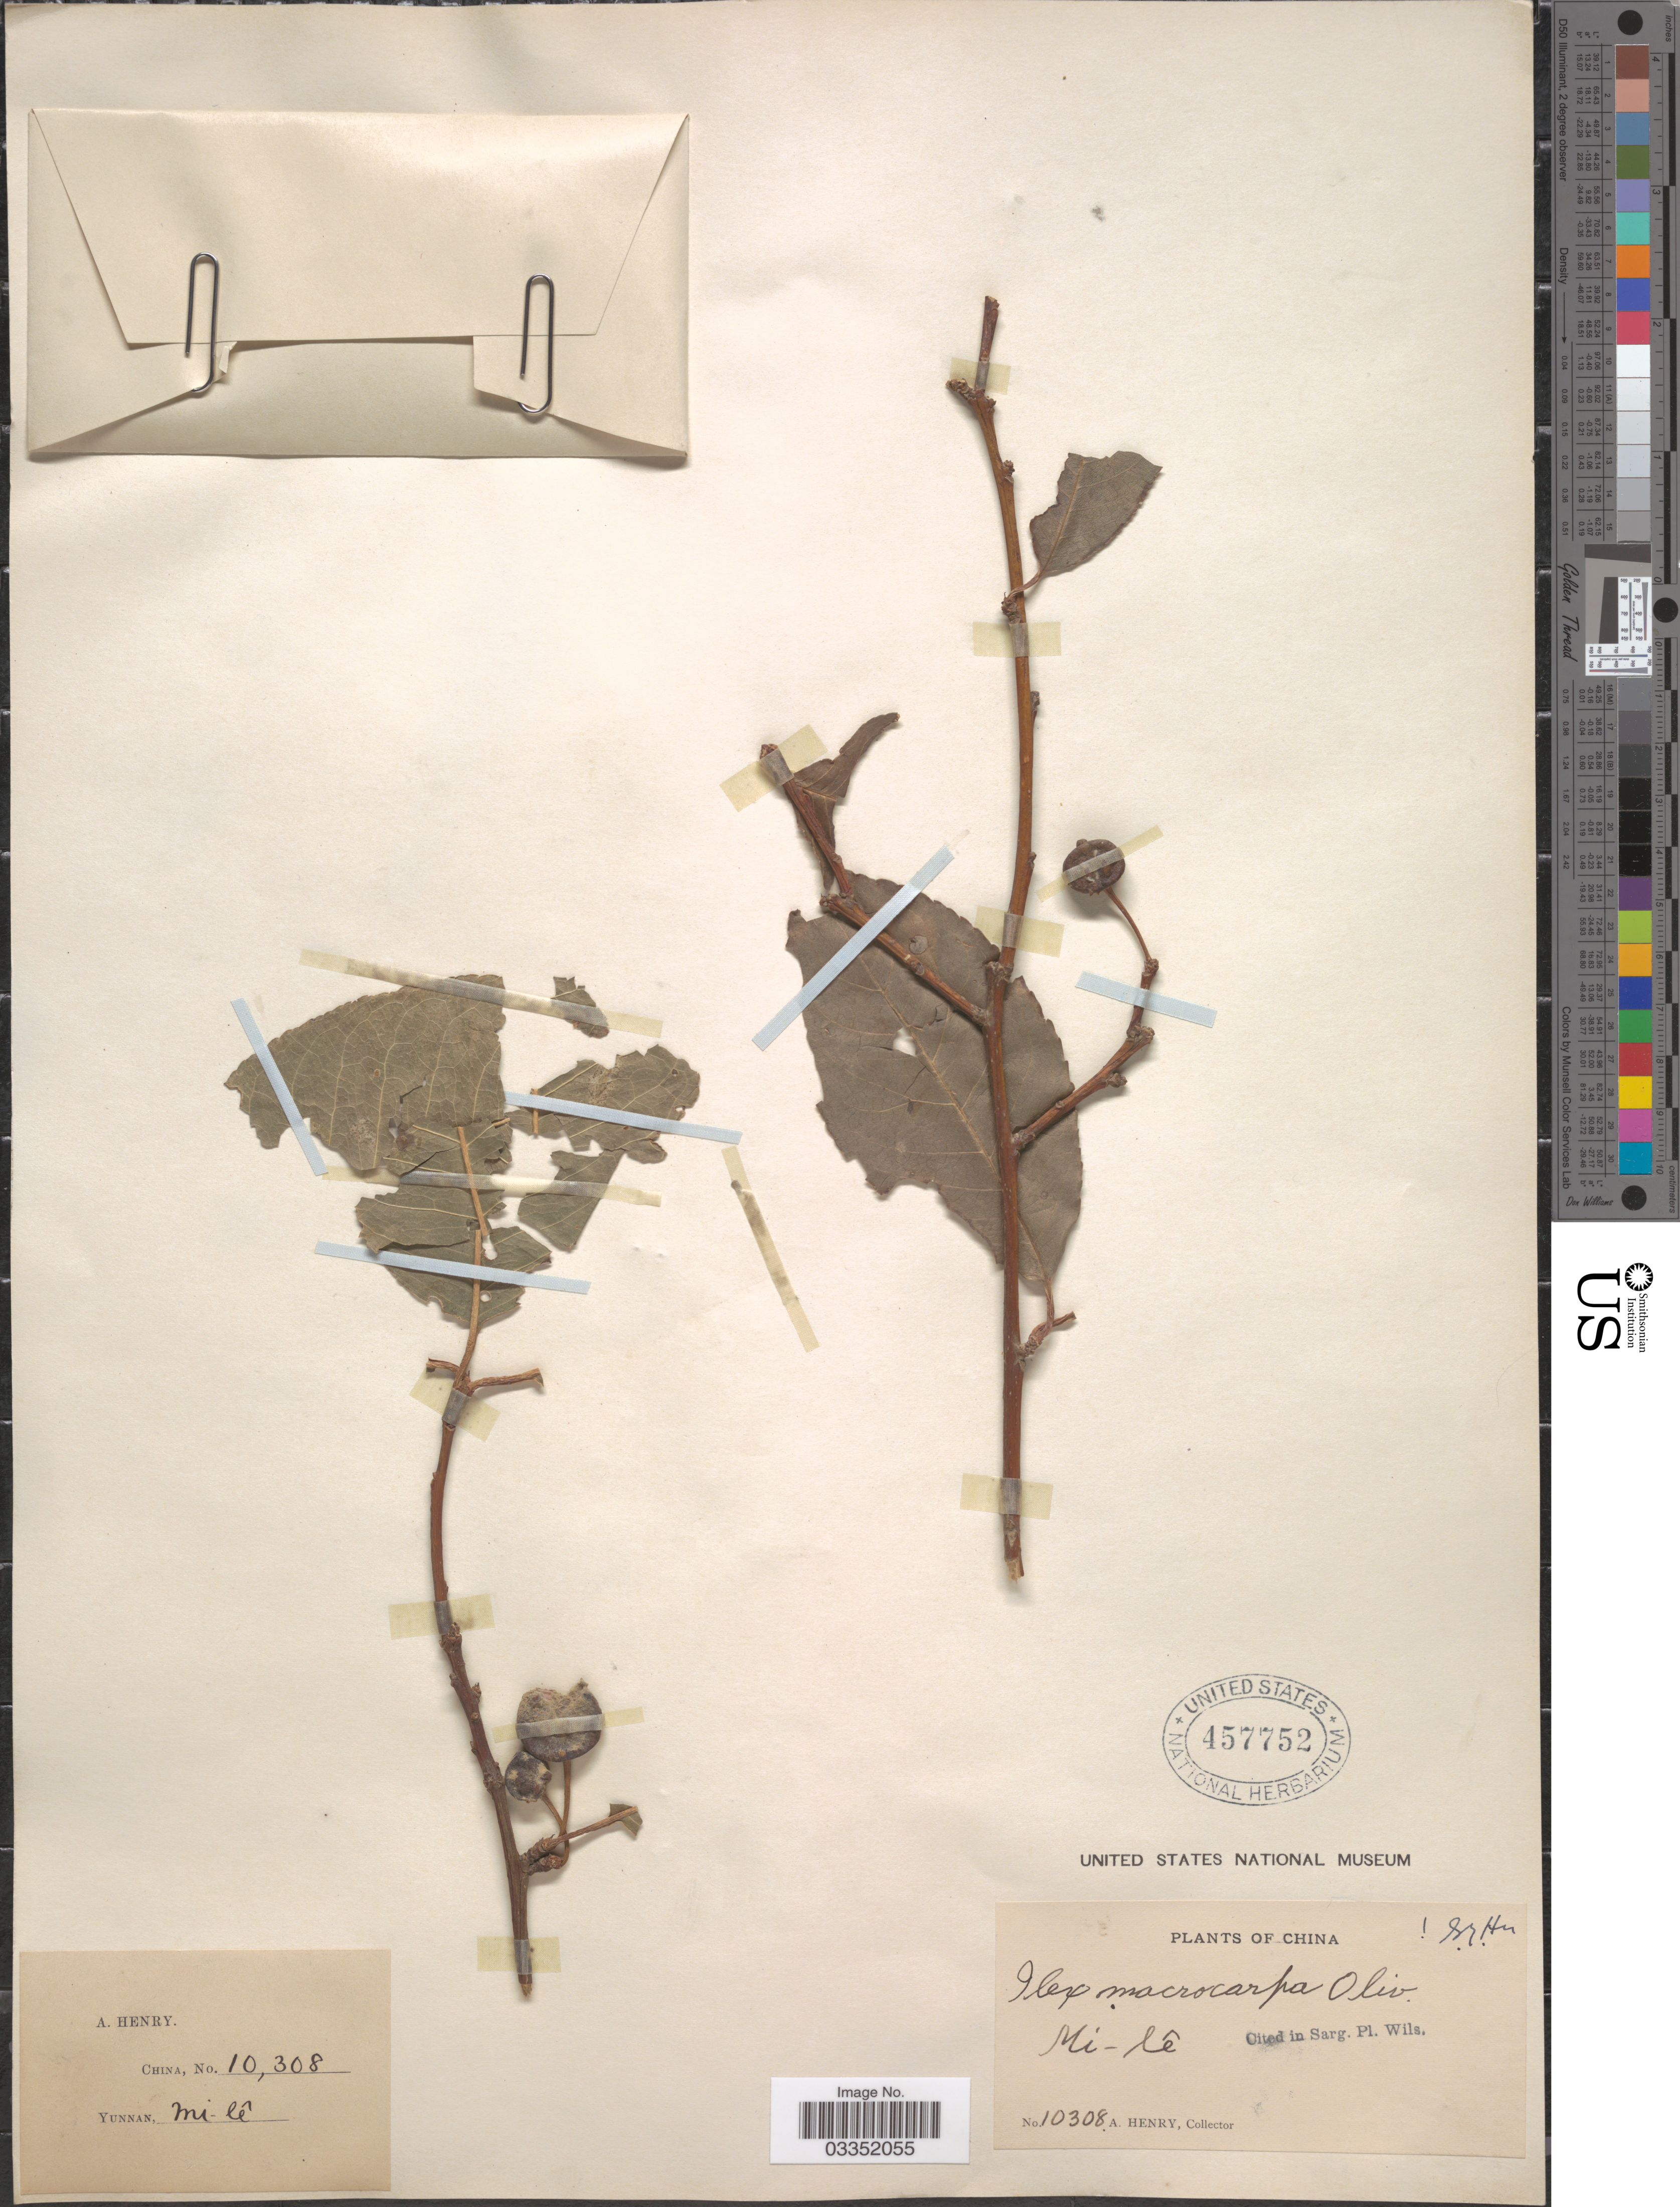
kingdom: Plantae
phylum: Tracheophyta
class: Magnoliopsida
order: Aquifoliales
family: Aquifoliaceae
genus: Ilex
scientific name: Ilex macrocarpa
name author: Oliv.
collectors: A. Henry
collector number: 10308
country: China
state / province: Yunnan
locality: Mi-lê.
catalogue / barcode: US 457752